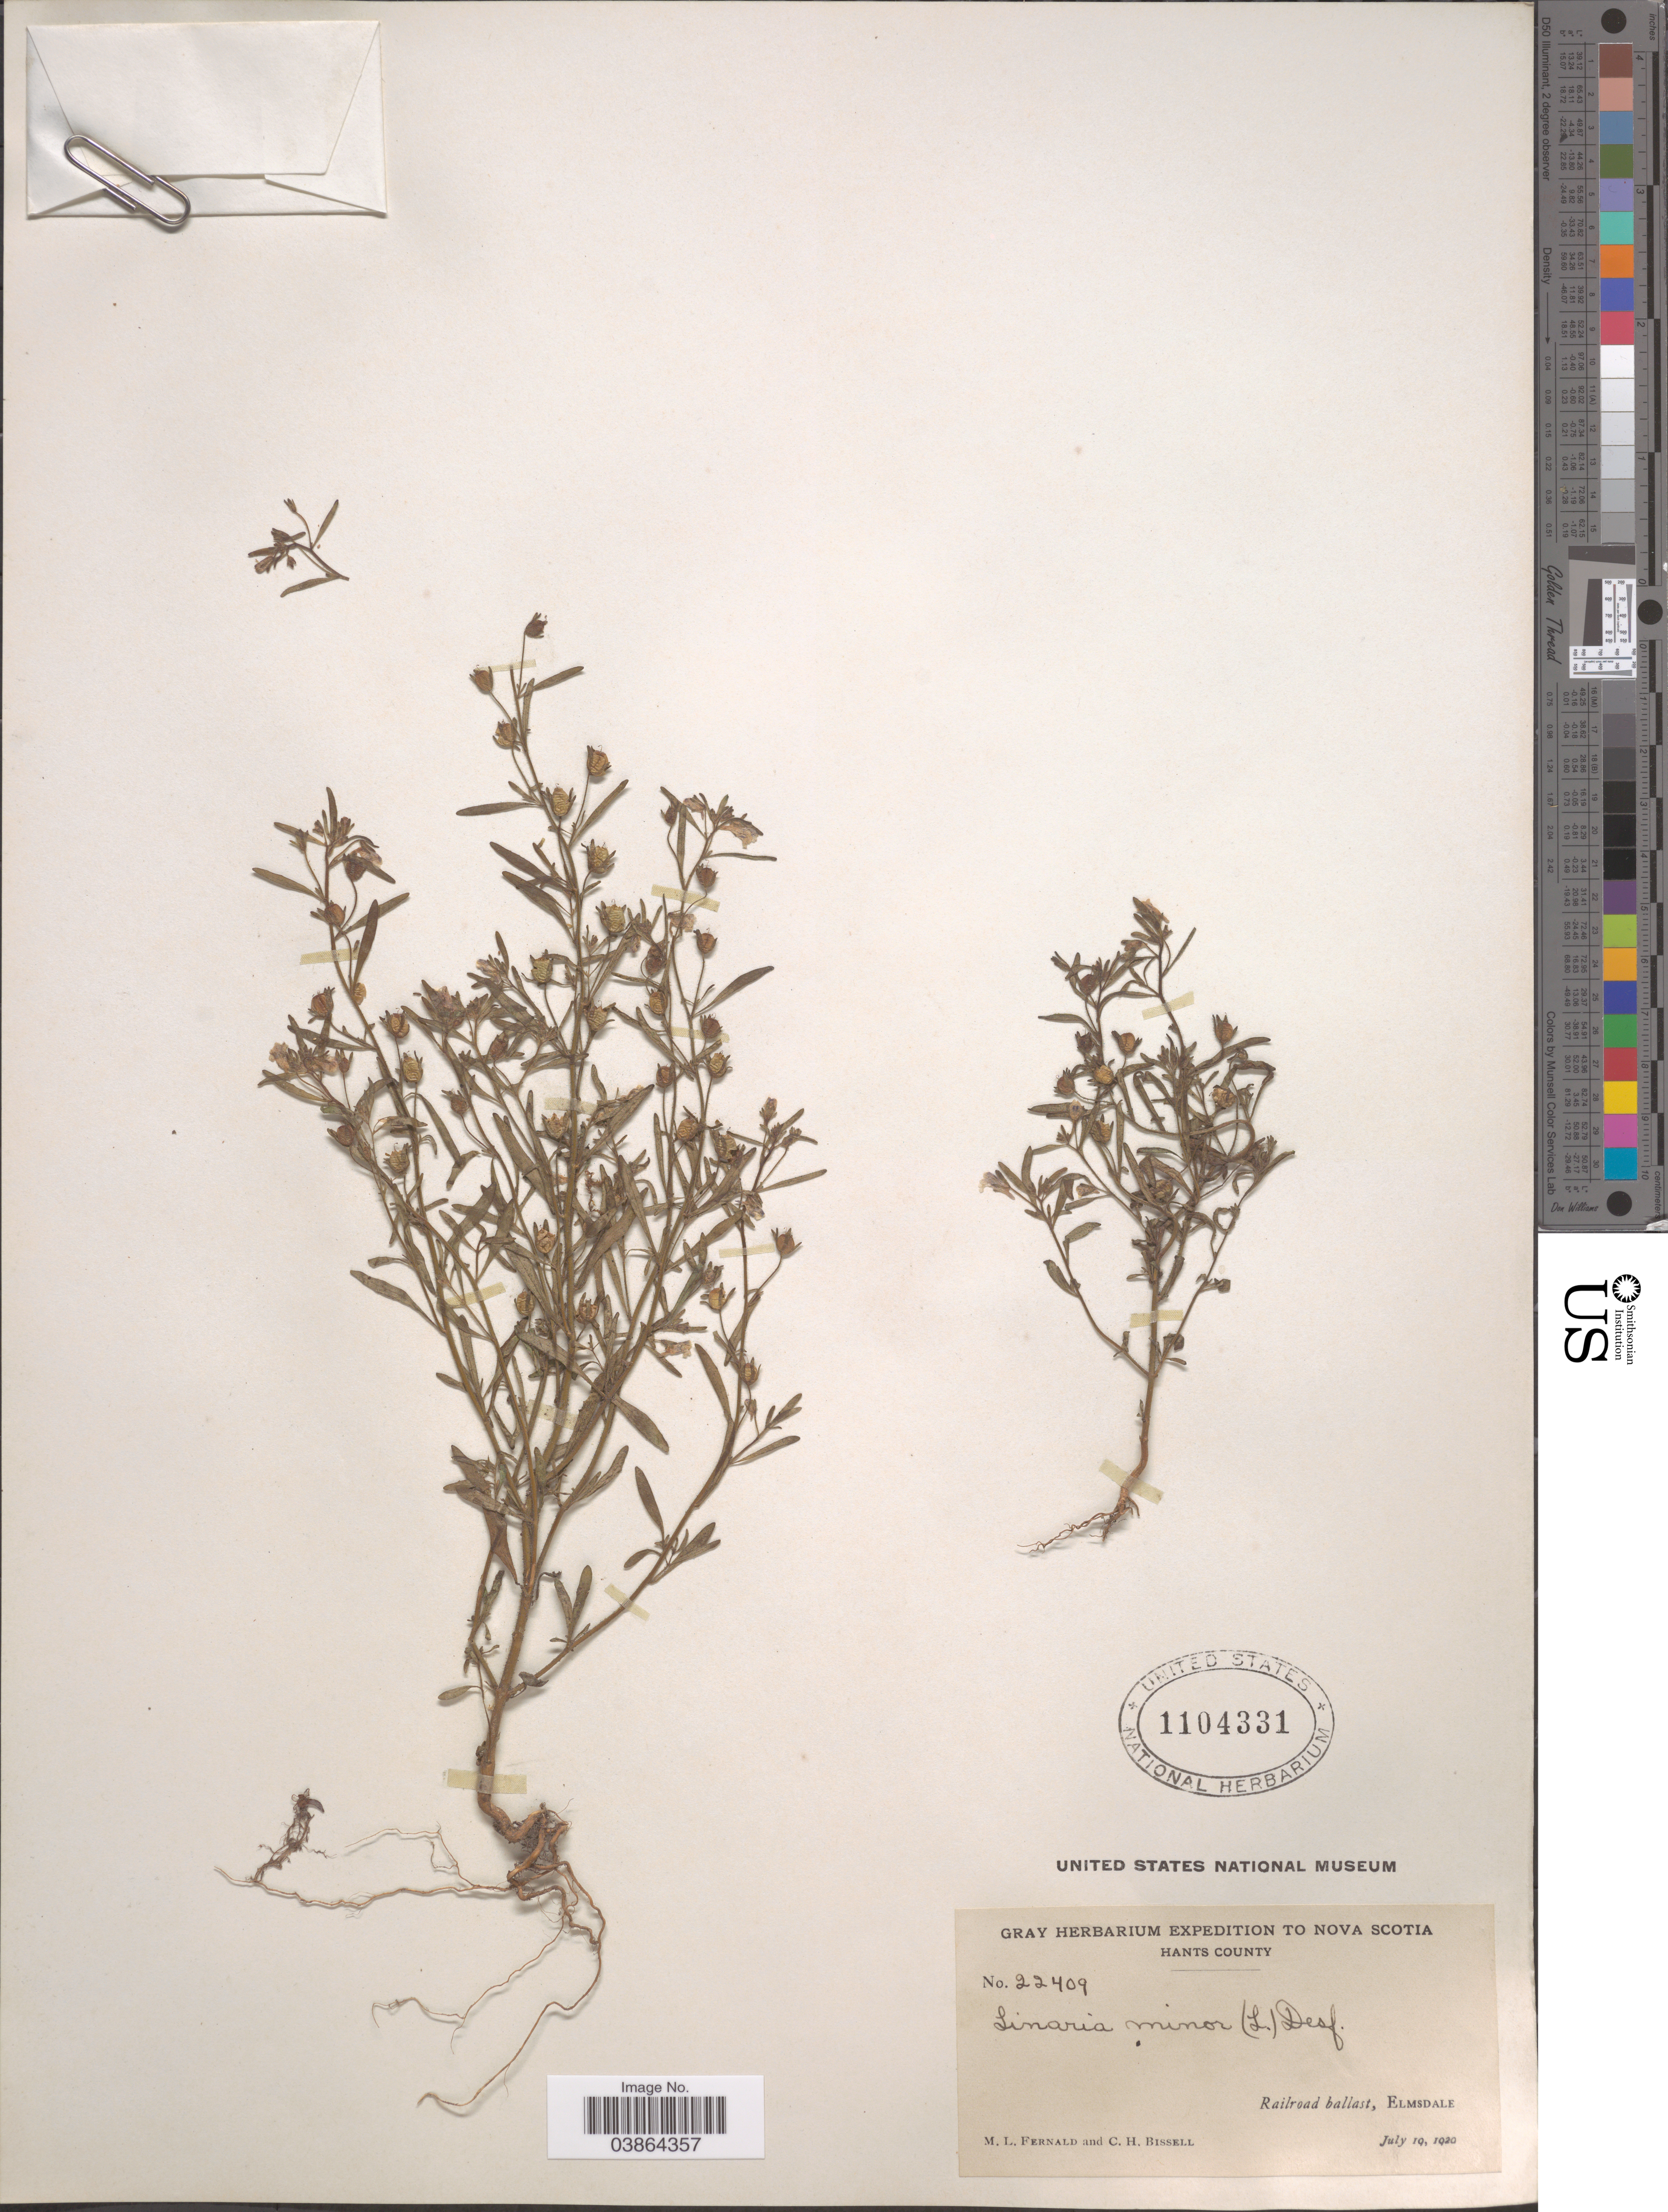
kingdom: Plantae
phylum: Tracheophyta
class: Magnoliopsida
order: Lamiales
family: Plantaginaceae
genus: Chaenorrhinum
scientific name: Chaenorrhinum minor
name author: (L.) Lange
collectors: M. L. Fernald & C. Bissell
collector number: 22409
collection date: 1920-07-19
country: Canada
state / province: Nova Scotia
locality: Hants County. Railroad ballast, Elmsdale.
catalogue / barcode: US 1104331